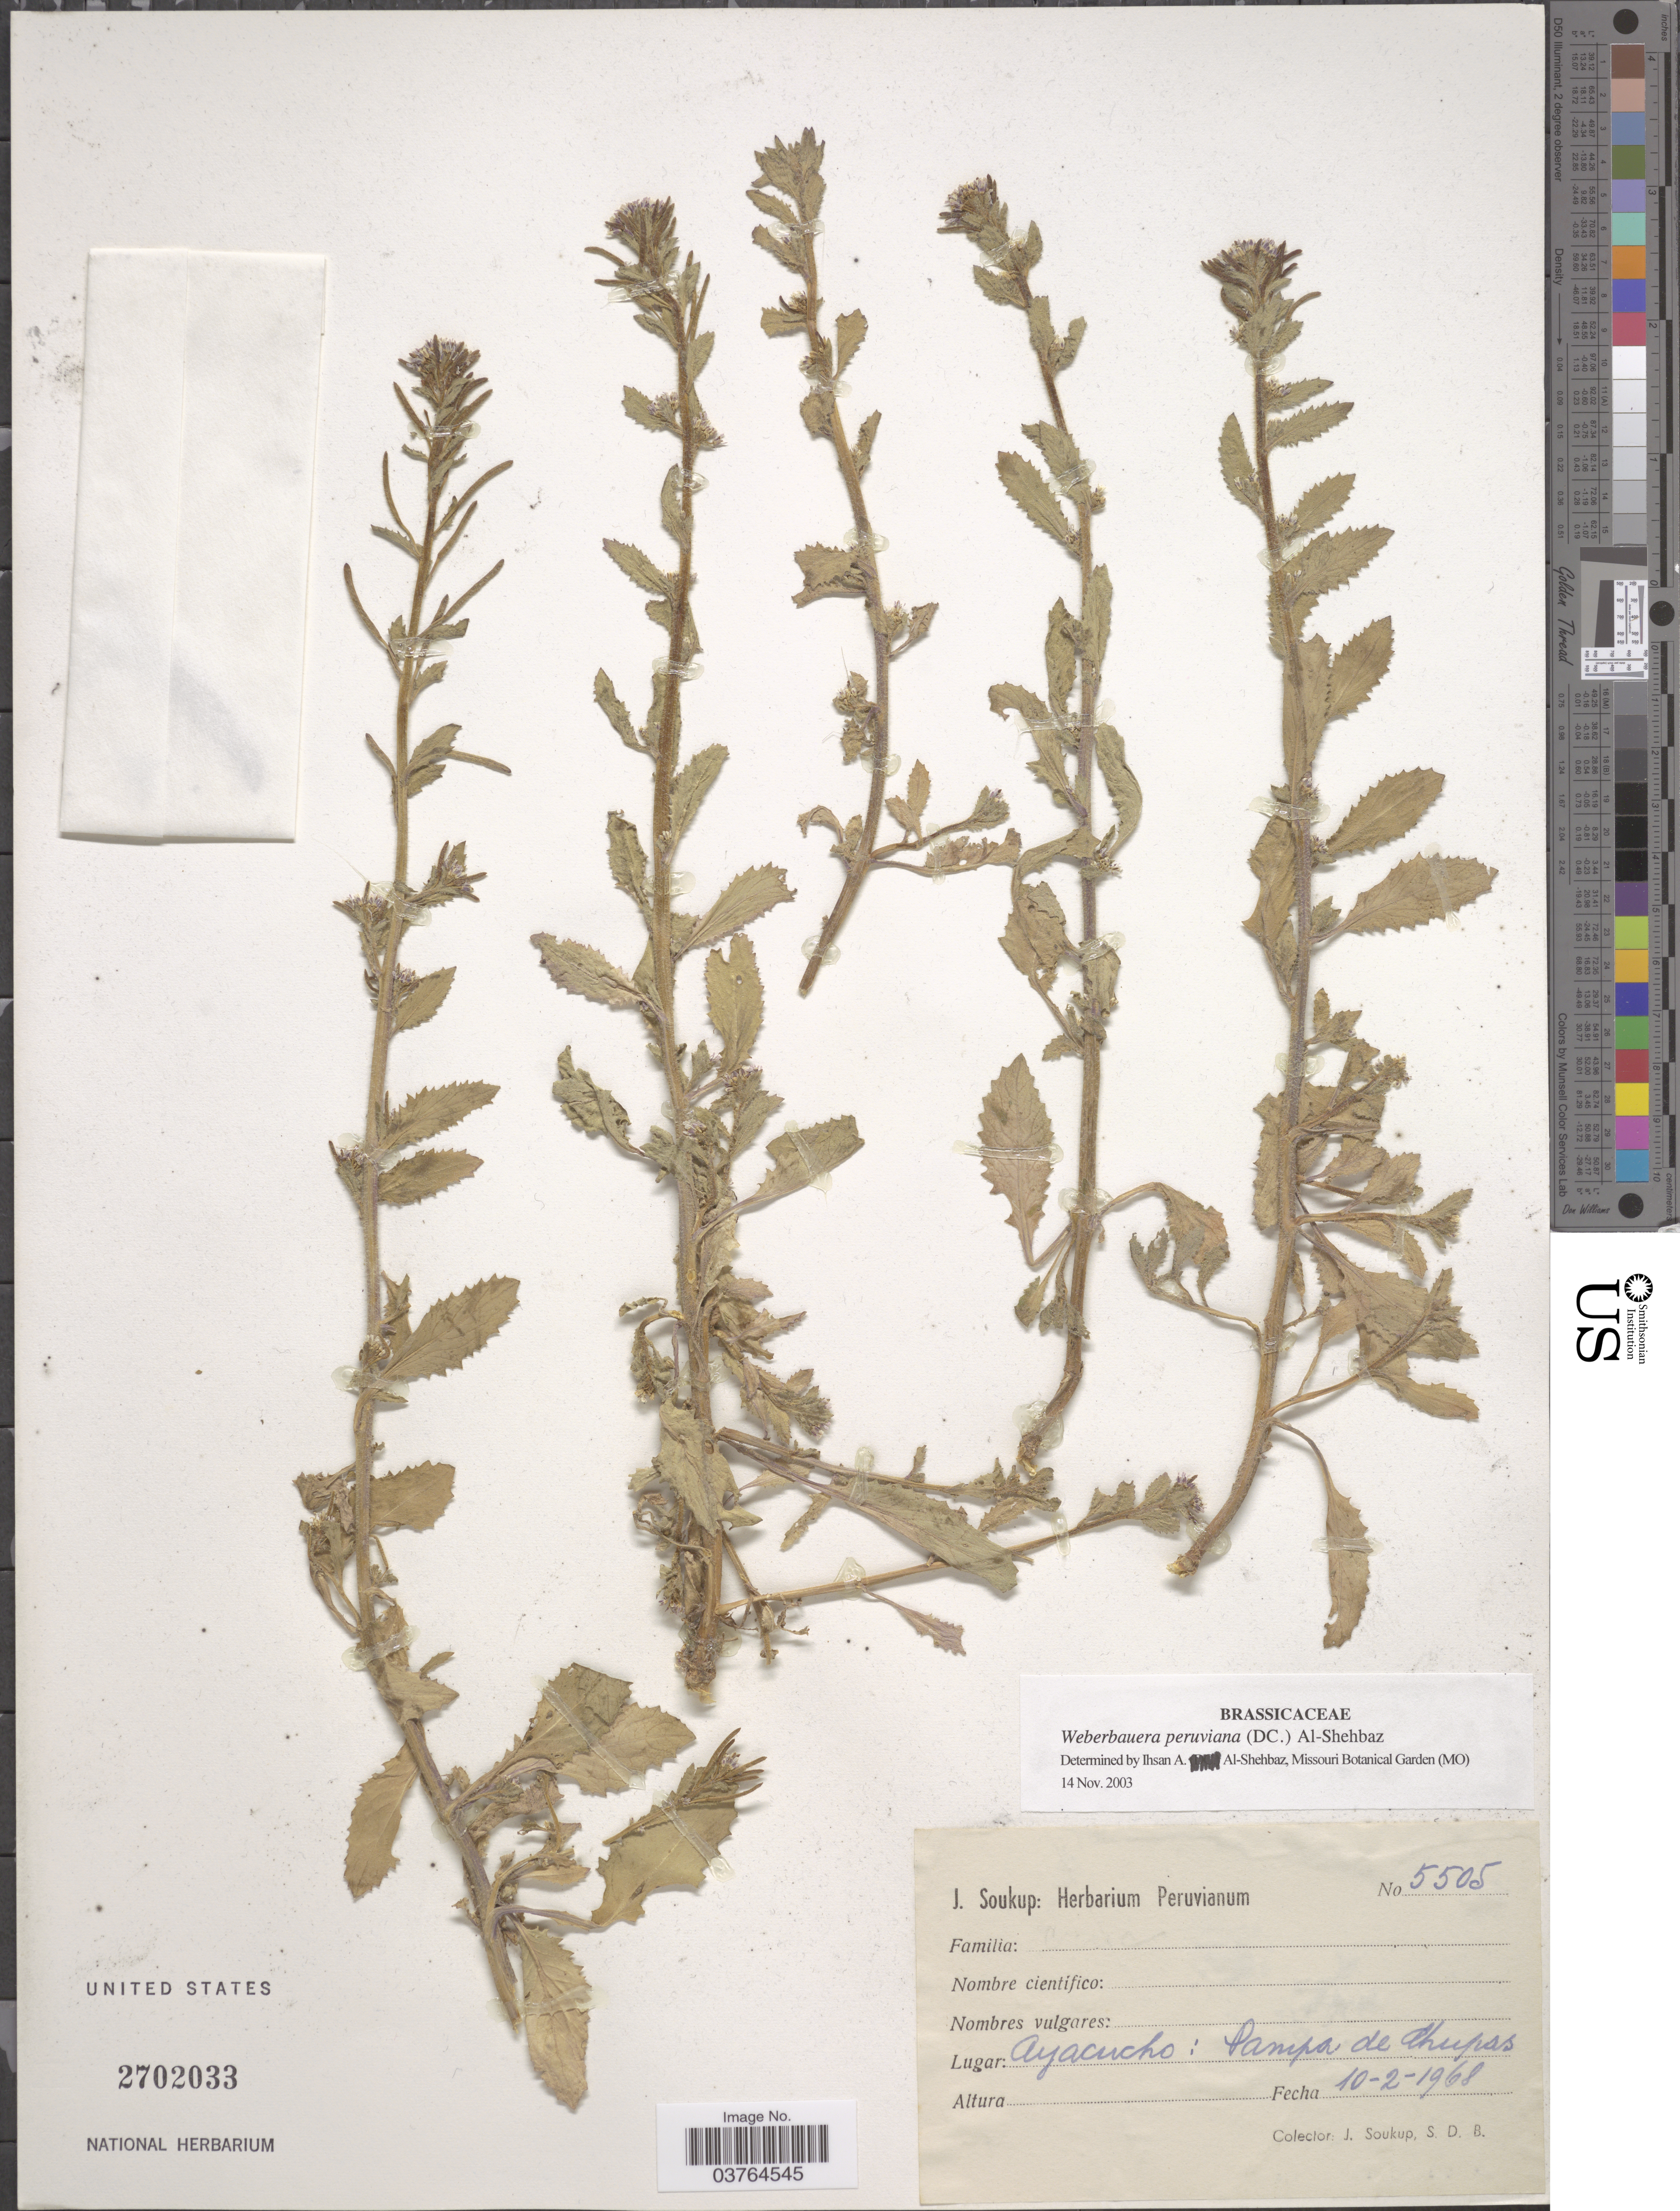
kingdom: Plantae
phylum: Tracheophyta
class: Magnoliopsida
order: Brassicales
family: Brassicaceae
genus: Weberbauera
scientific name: Weberbauera peruviana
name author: (DC.) Al-Shehbaz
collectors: J. Soukup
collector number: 5505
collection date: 1968-02-10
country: Peru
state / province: Ayacucho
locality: Pampa de Chupas.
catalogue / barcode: US 2702033